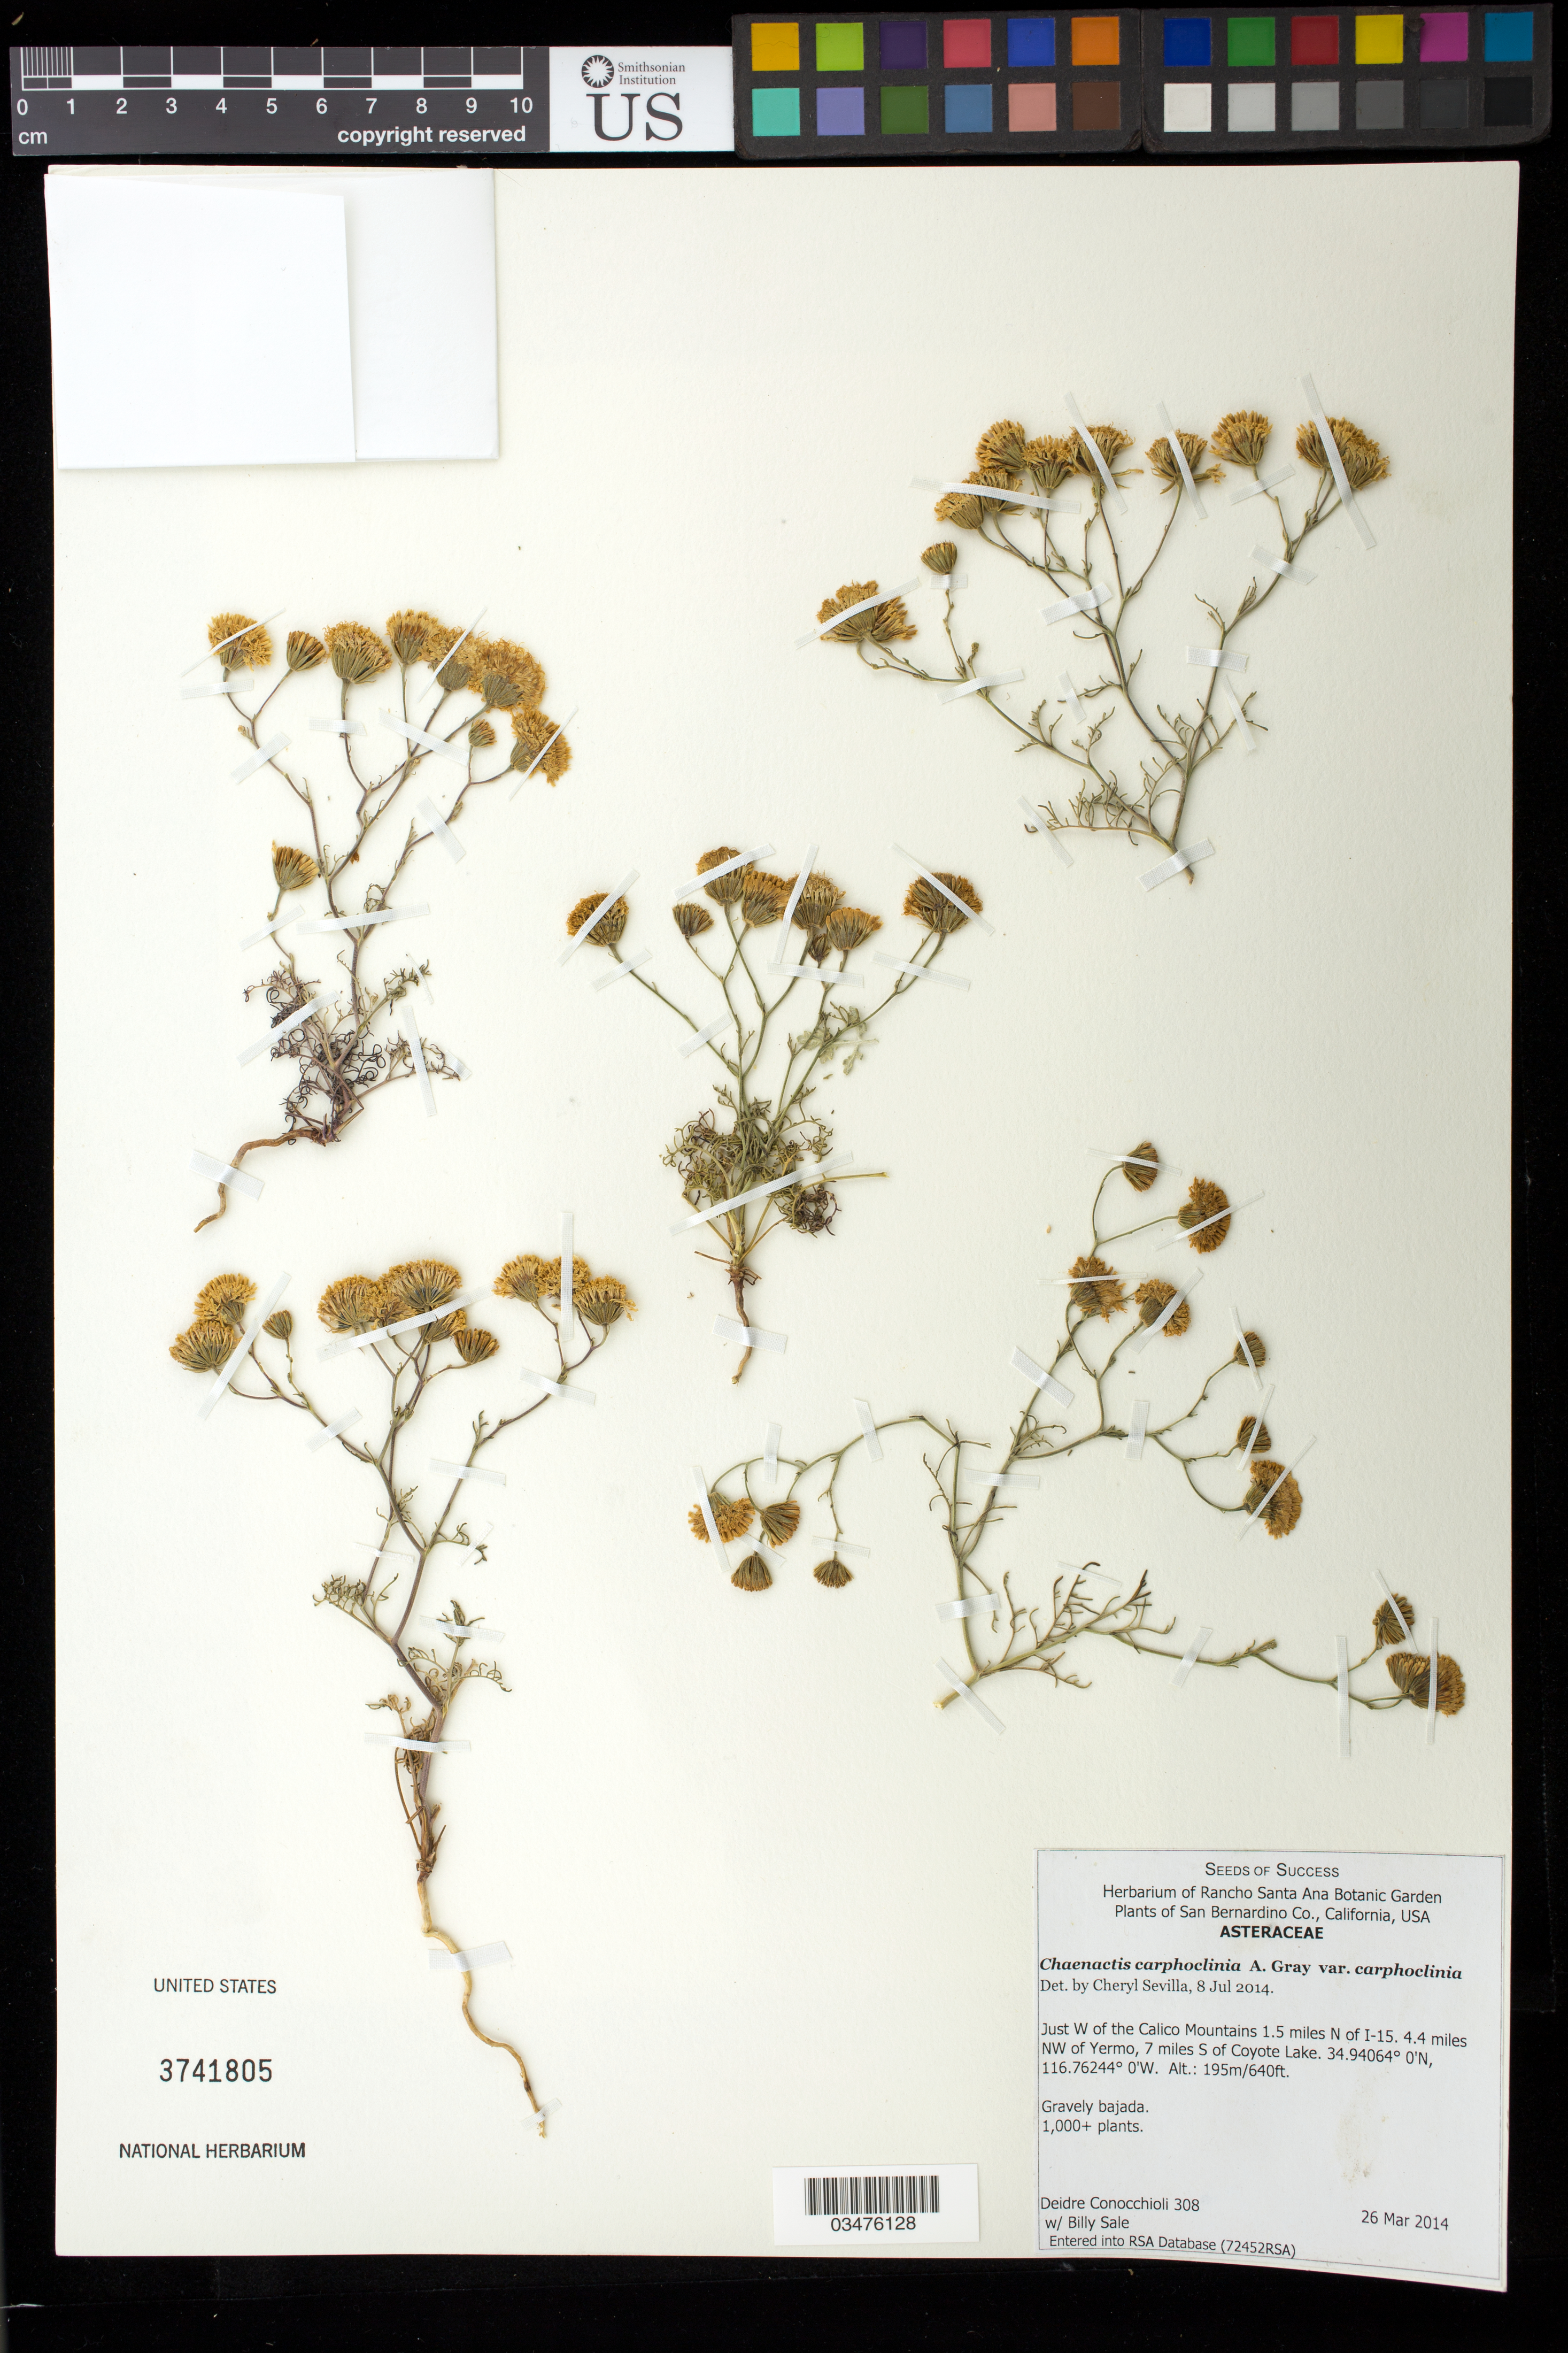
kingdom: Plantae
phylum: Tracheophyta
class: Magnoliopsida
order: Asterales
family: Asteraceae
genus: Chaenactis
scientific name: Chaenactis carphoclinia var. carphoclinia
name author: A. Gray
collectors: D. Conocchioli & K. Sale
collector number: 308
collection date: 2014-03-26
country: United States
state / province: California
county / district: San Bernardino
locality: W of the Calico Mts 1.5 mi. N of I-15. 4.4 mi. NW of Yermo, 7 mi. S of Coyote Lake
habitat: Gravely bajada.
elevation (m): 195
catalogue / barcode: US 3741805